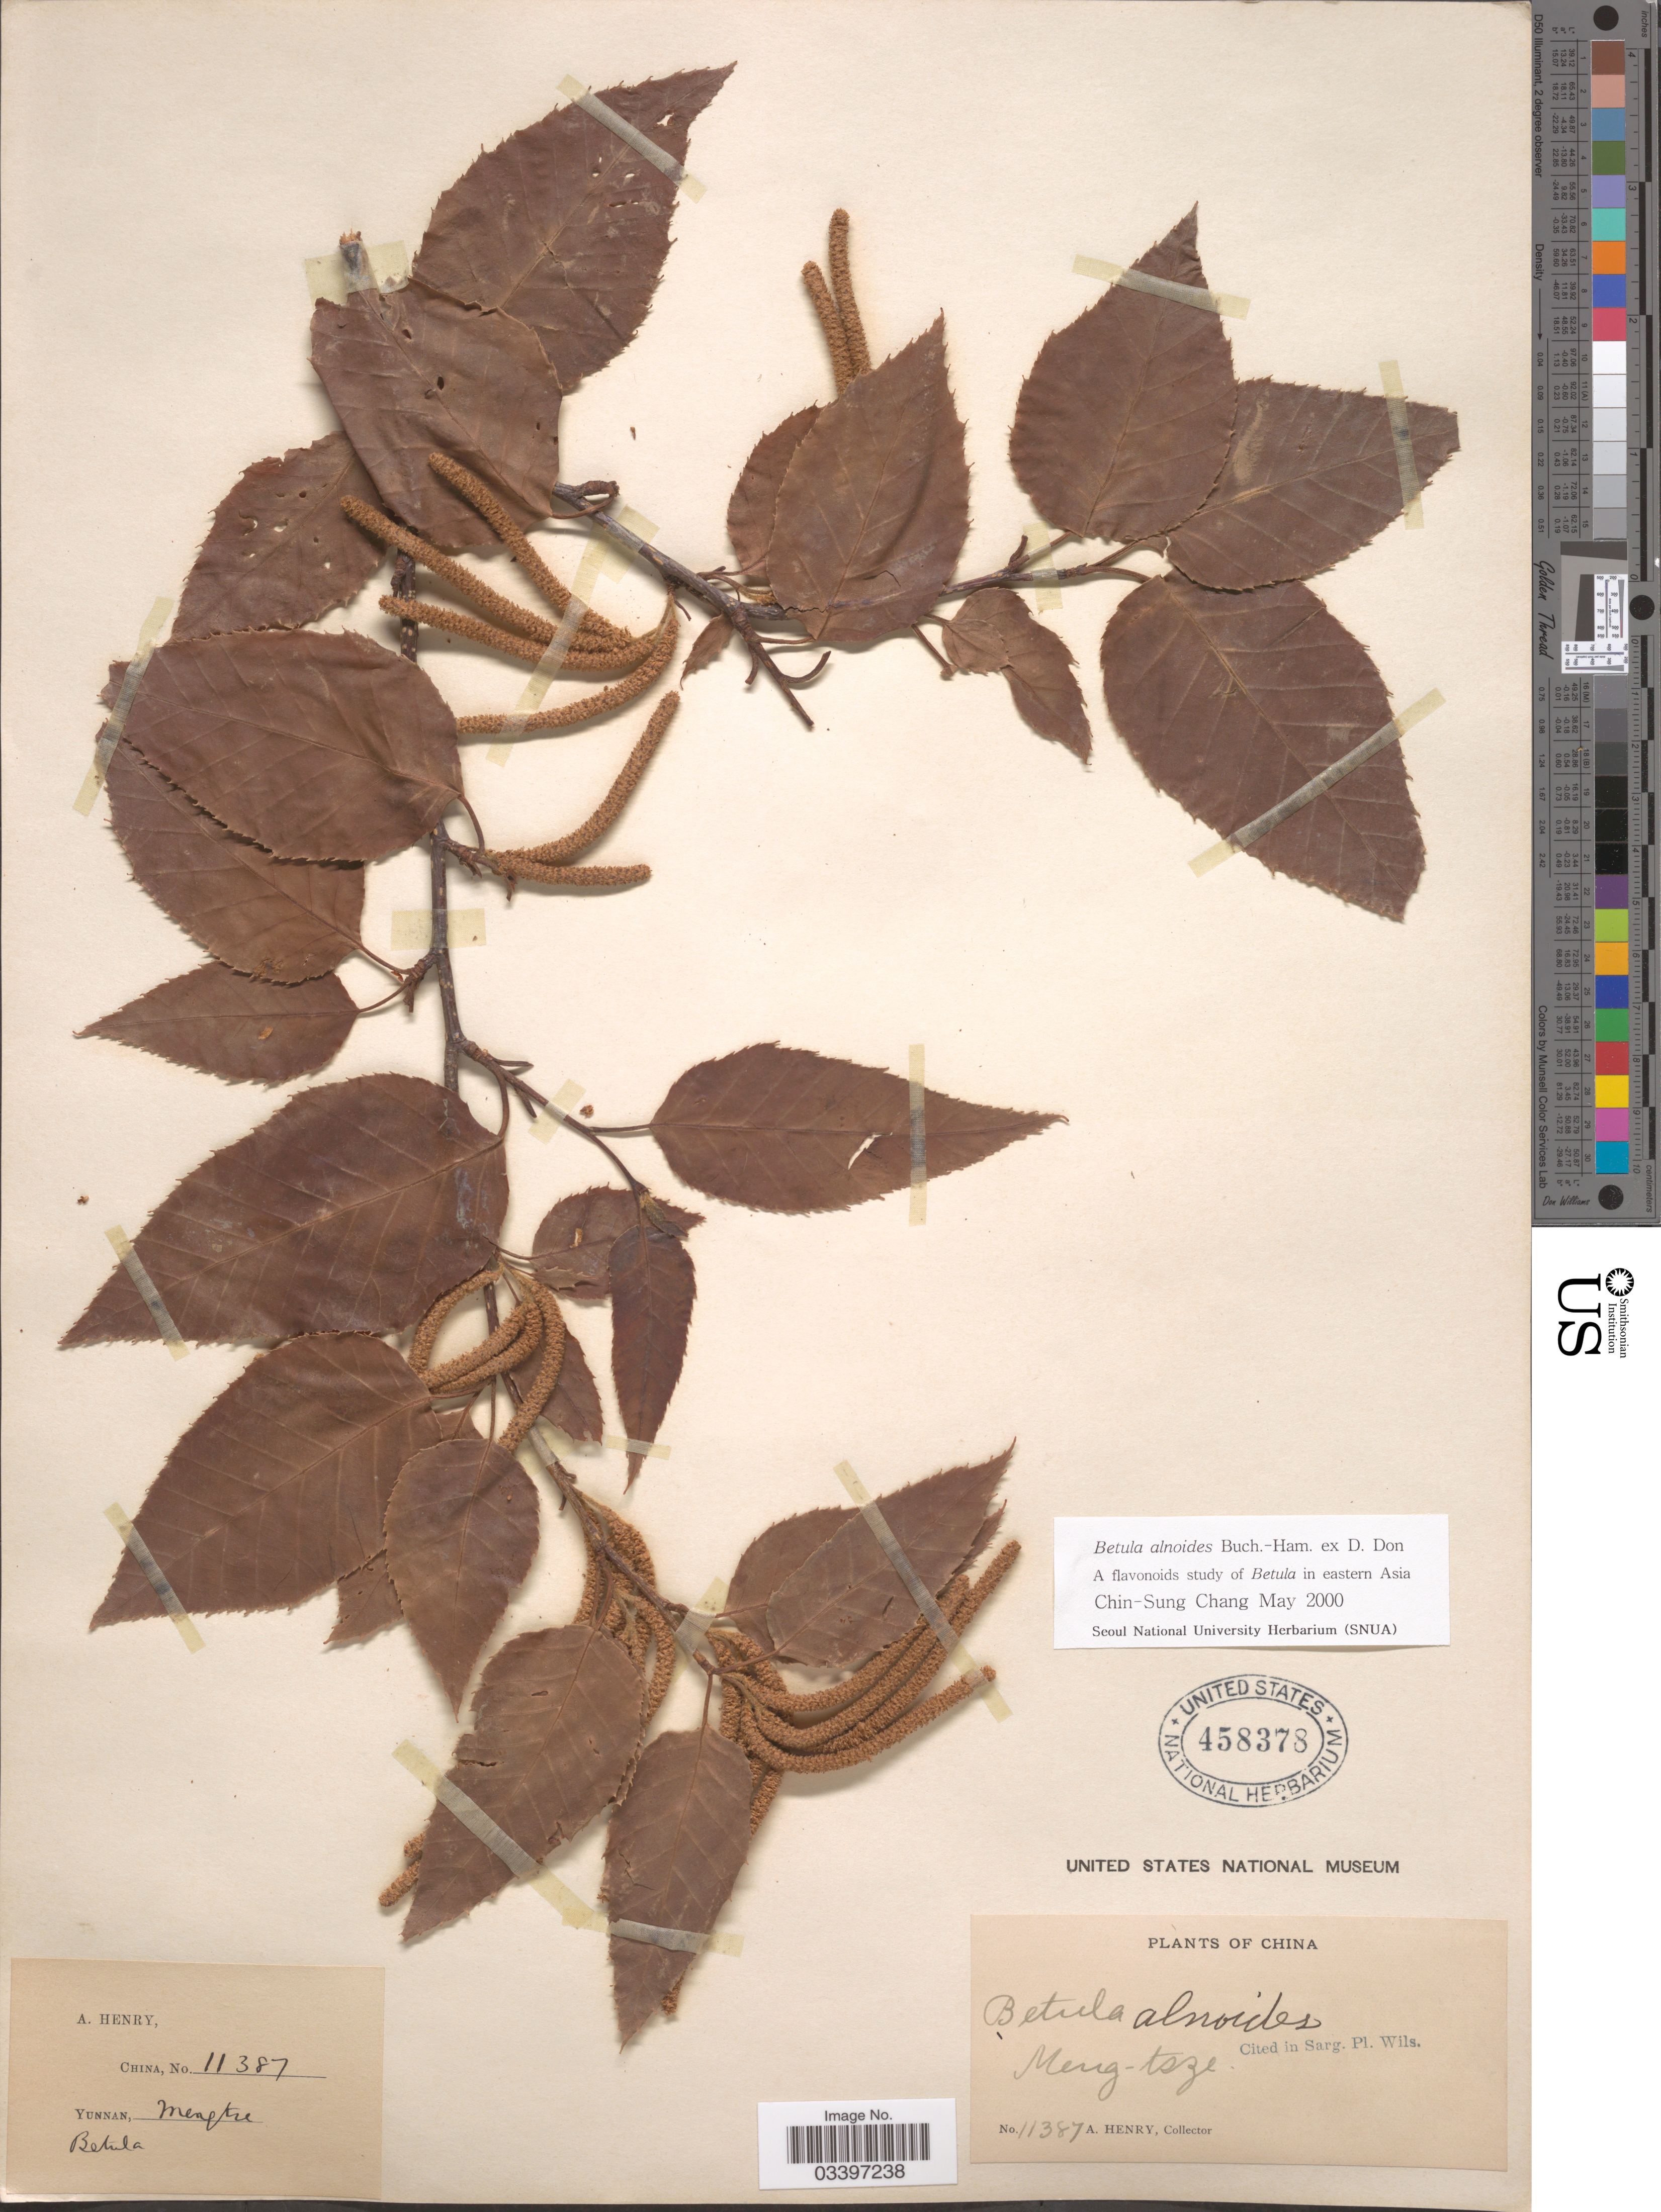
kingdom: Plantae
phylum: Tracheophyta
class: Magnoliopsida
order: Fagales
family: Betulaceae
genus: Betula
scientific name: Betula alnoides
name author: Buch.-Ham. ex D. Don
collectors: A. Henry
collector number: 11387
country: China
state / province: Yunnan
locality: Meng-tsze.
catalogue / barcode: US 458378